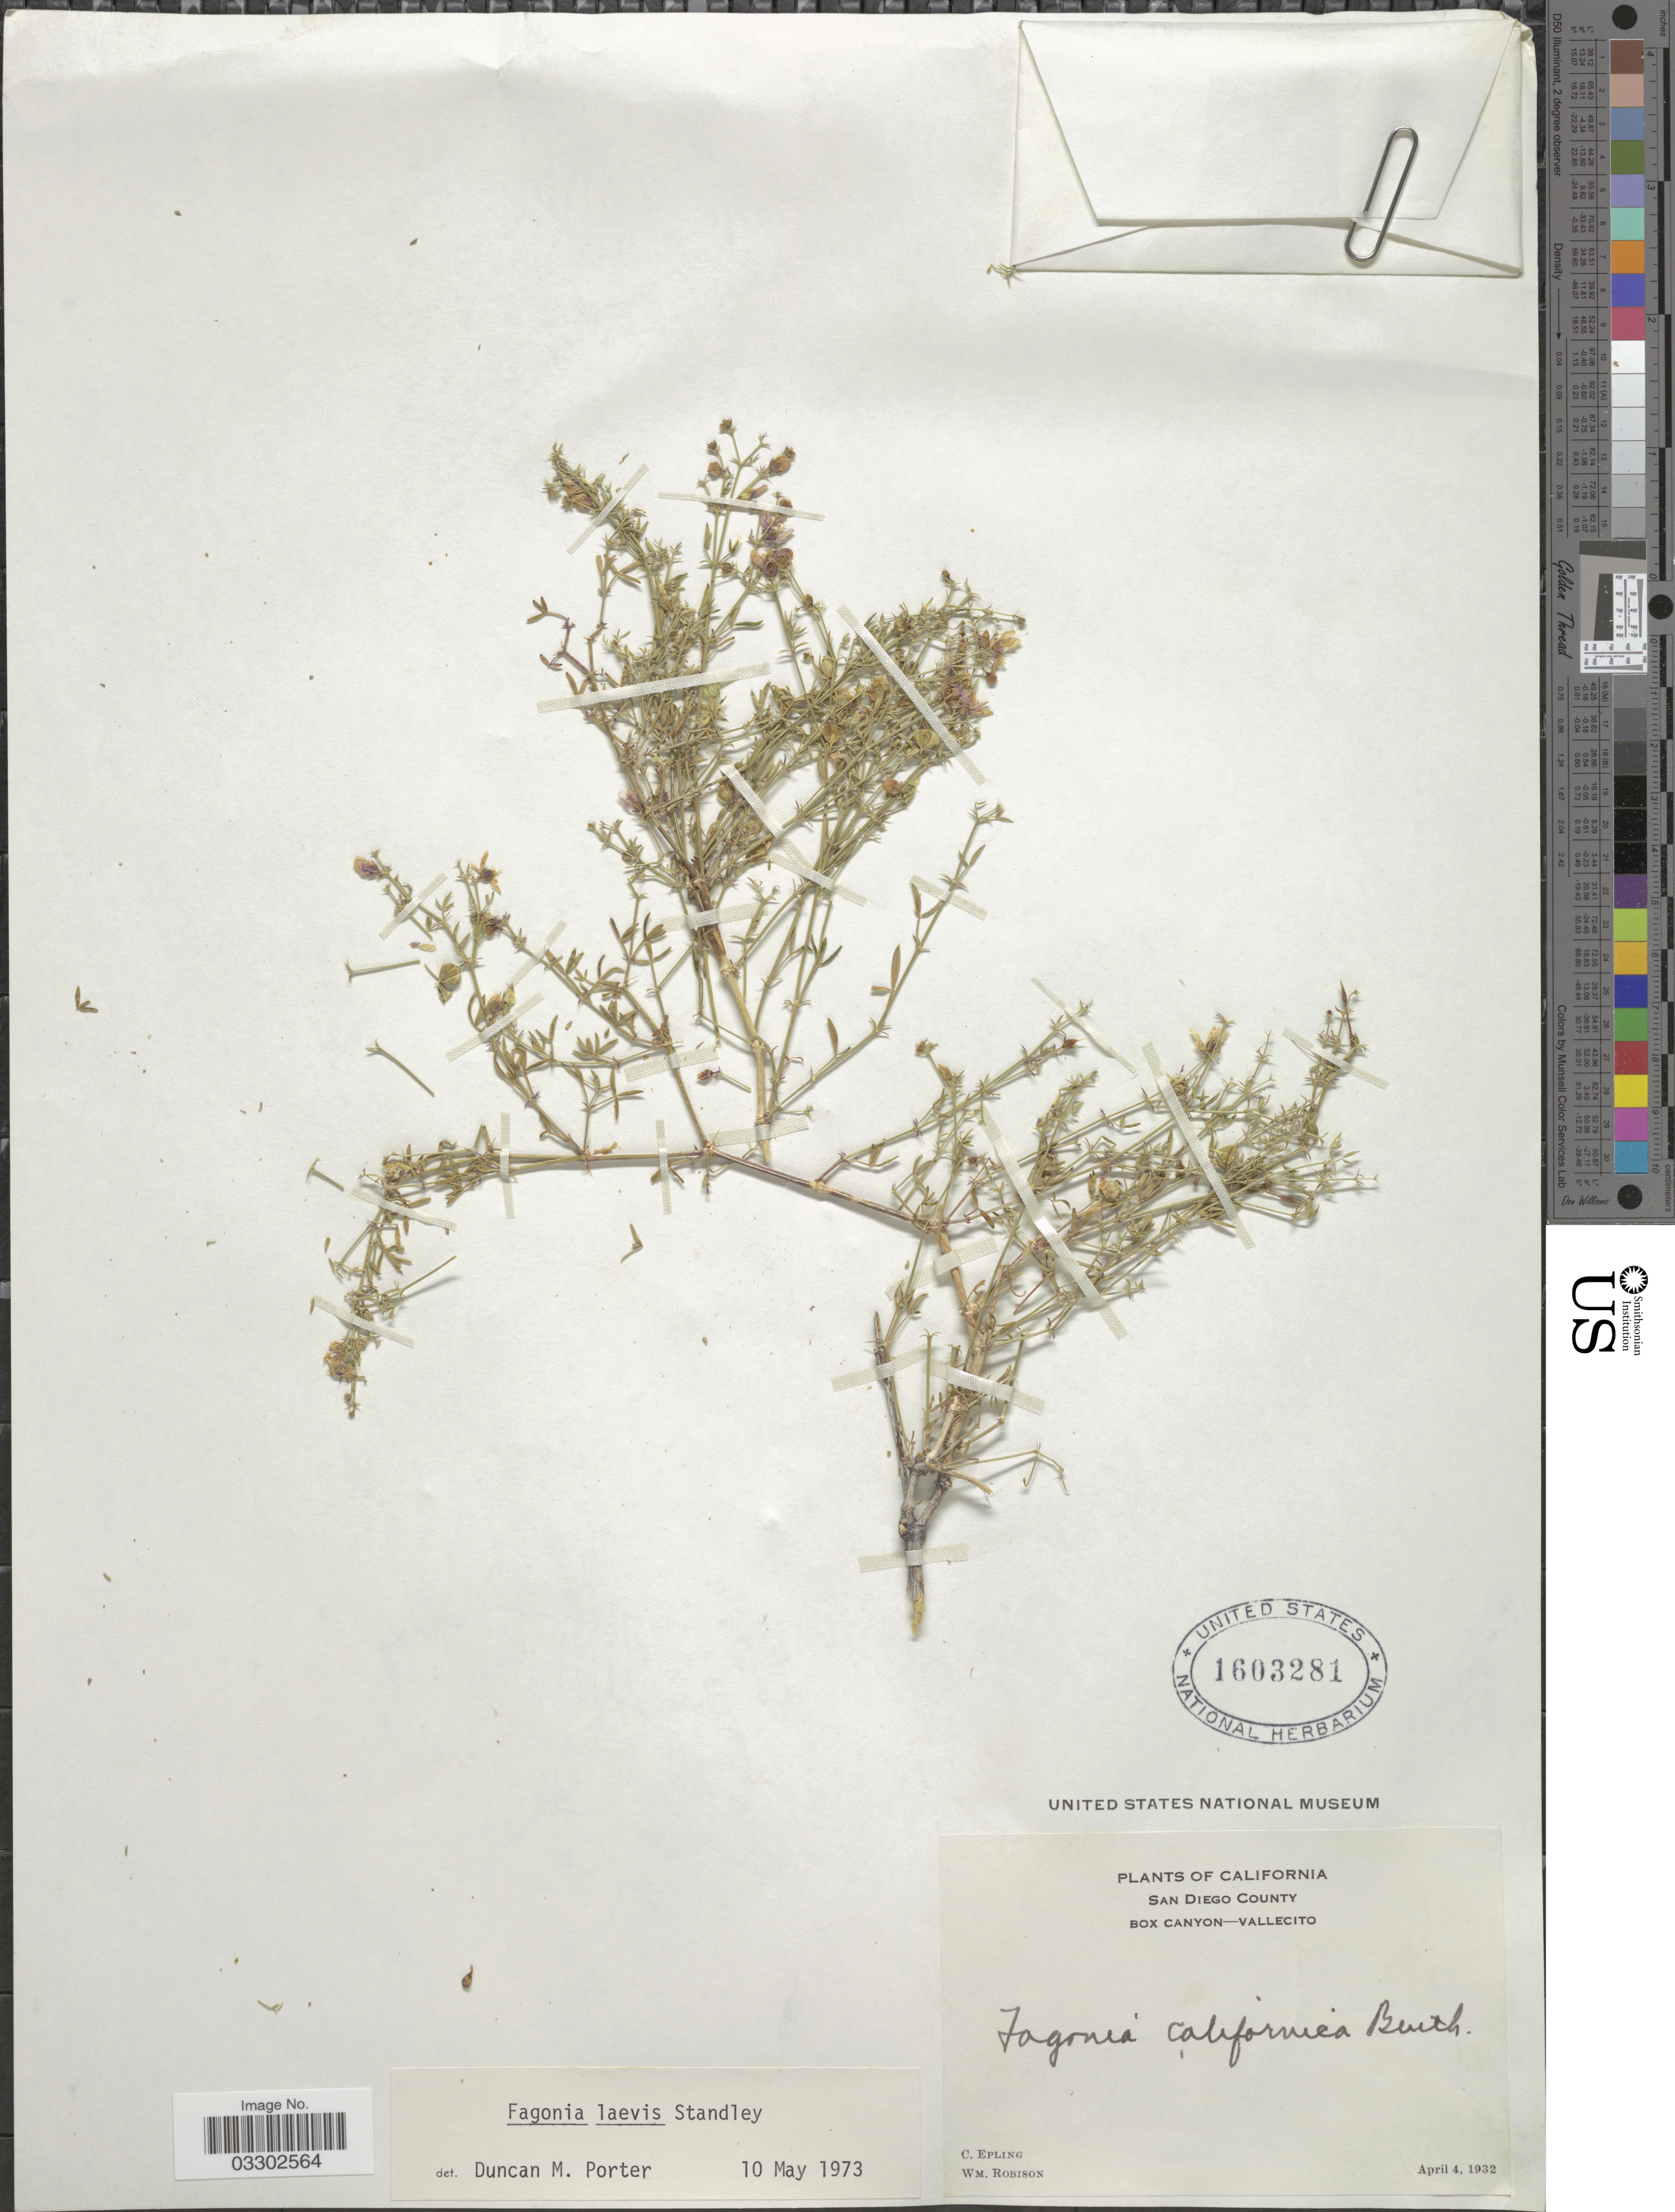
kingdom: Plantae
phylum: Tracheophyta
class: Magnoliopsida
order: Zygophyllales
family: Zygophyllaceae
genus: Fagonia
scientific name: Fagonia laevis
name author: Standl.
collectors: C. C. Epling & W. Robison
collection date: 1932-04-04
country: United States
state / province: California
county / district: San Diego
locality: San Diego County. Box Canyon--Vallecito.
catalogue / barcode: US 1603281